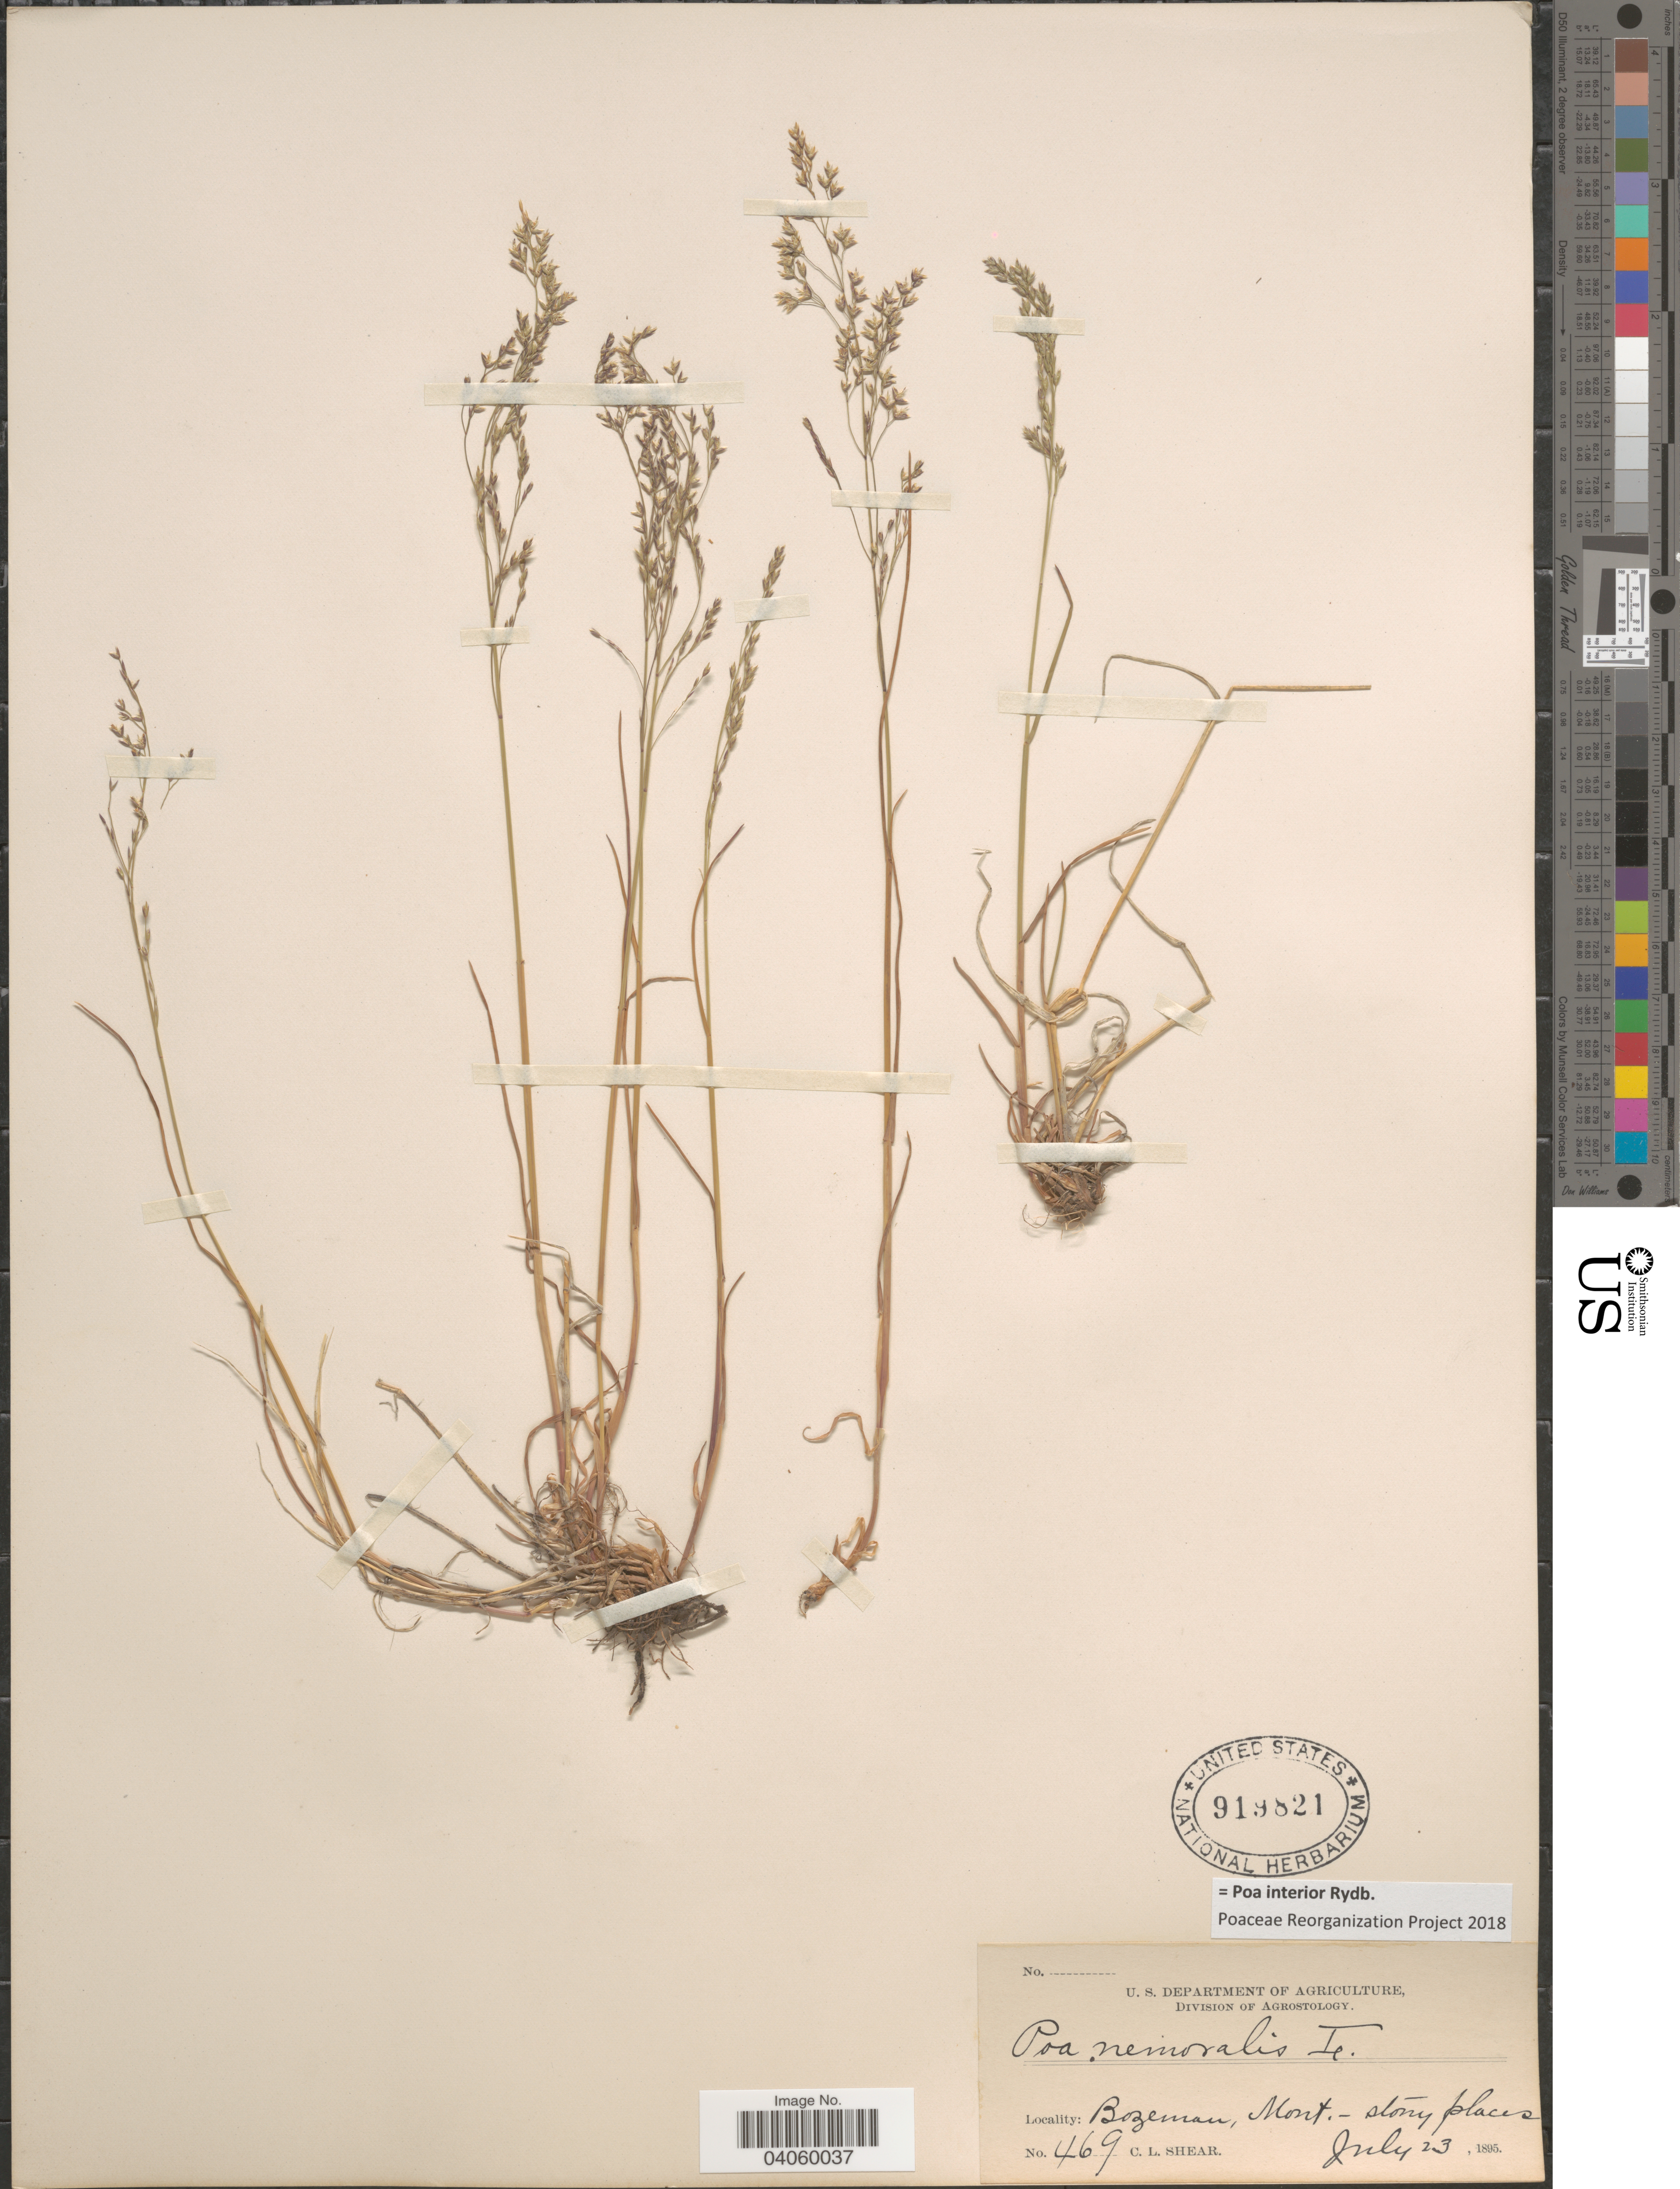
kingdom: Plantae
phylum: Tracheophyta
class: Liliopsida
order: Poales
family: Poaceae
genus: Poa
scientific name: Poa interior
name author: Rydb.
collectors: C. L. Shear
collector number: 469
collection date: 1895-07-23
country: United States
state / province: Montana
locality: Bozeman.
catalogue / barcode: US 919821